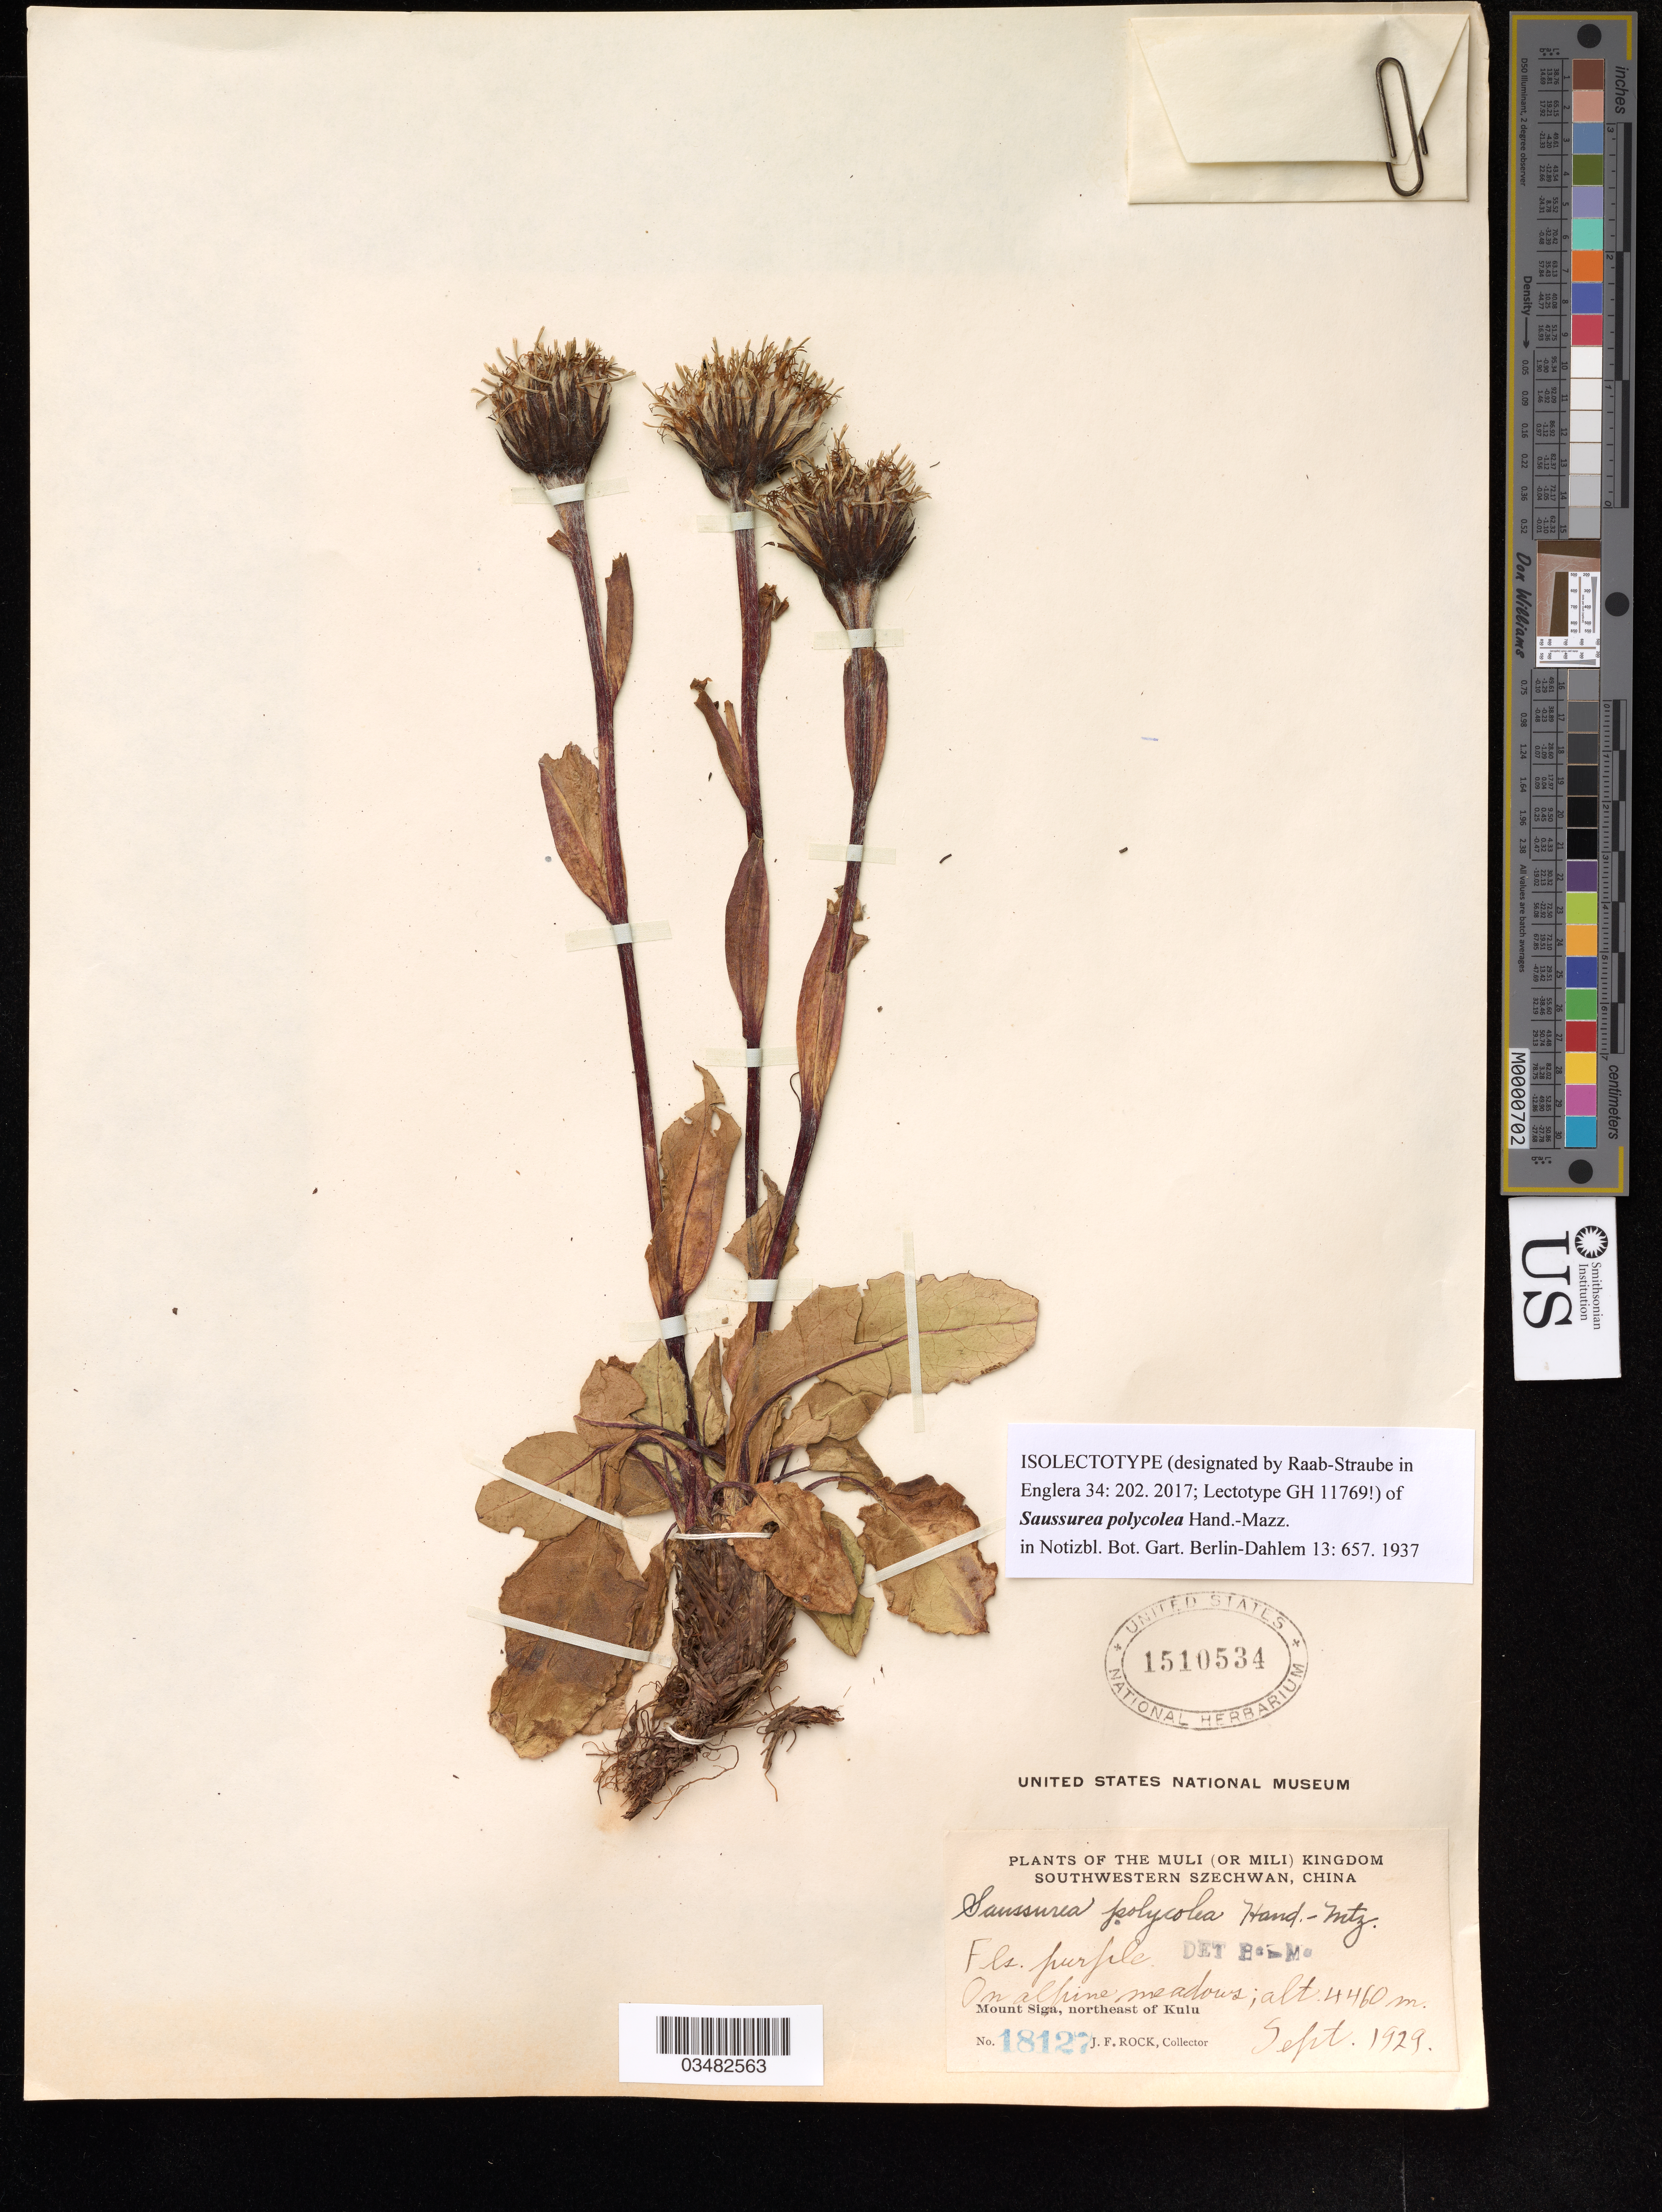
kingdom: Plantae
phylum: Tracheophyta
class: Magnoliopsida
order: Asterales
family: Asteraceae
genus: Saussurea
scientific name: Saussurea polycolea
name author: Hand.-Mazz.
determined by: Raab-Straube, Eckhard von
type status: Isolectotype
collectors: J. F. Rock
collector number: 18127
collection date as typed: Sep 1929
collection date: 1929-09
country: China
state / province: Sichuan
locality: Mount Siga, northeast of Kulu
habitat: alpine meadow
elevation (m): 4460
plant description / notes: Isolectotype designated in Englera 2017. 34: 202; Lectotype GH 11769!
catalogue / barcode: US 1510534